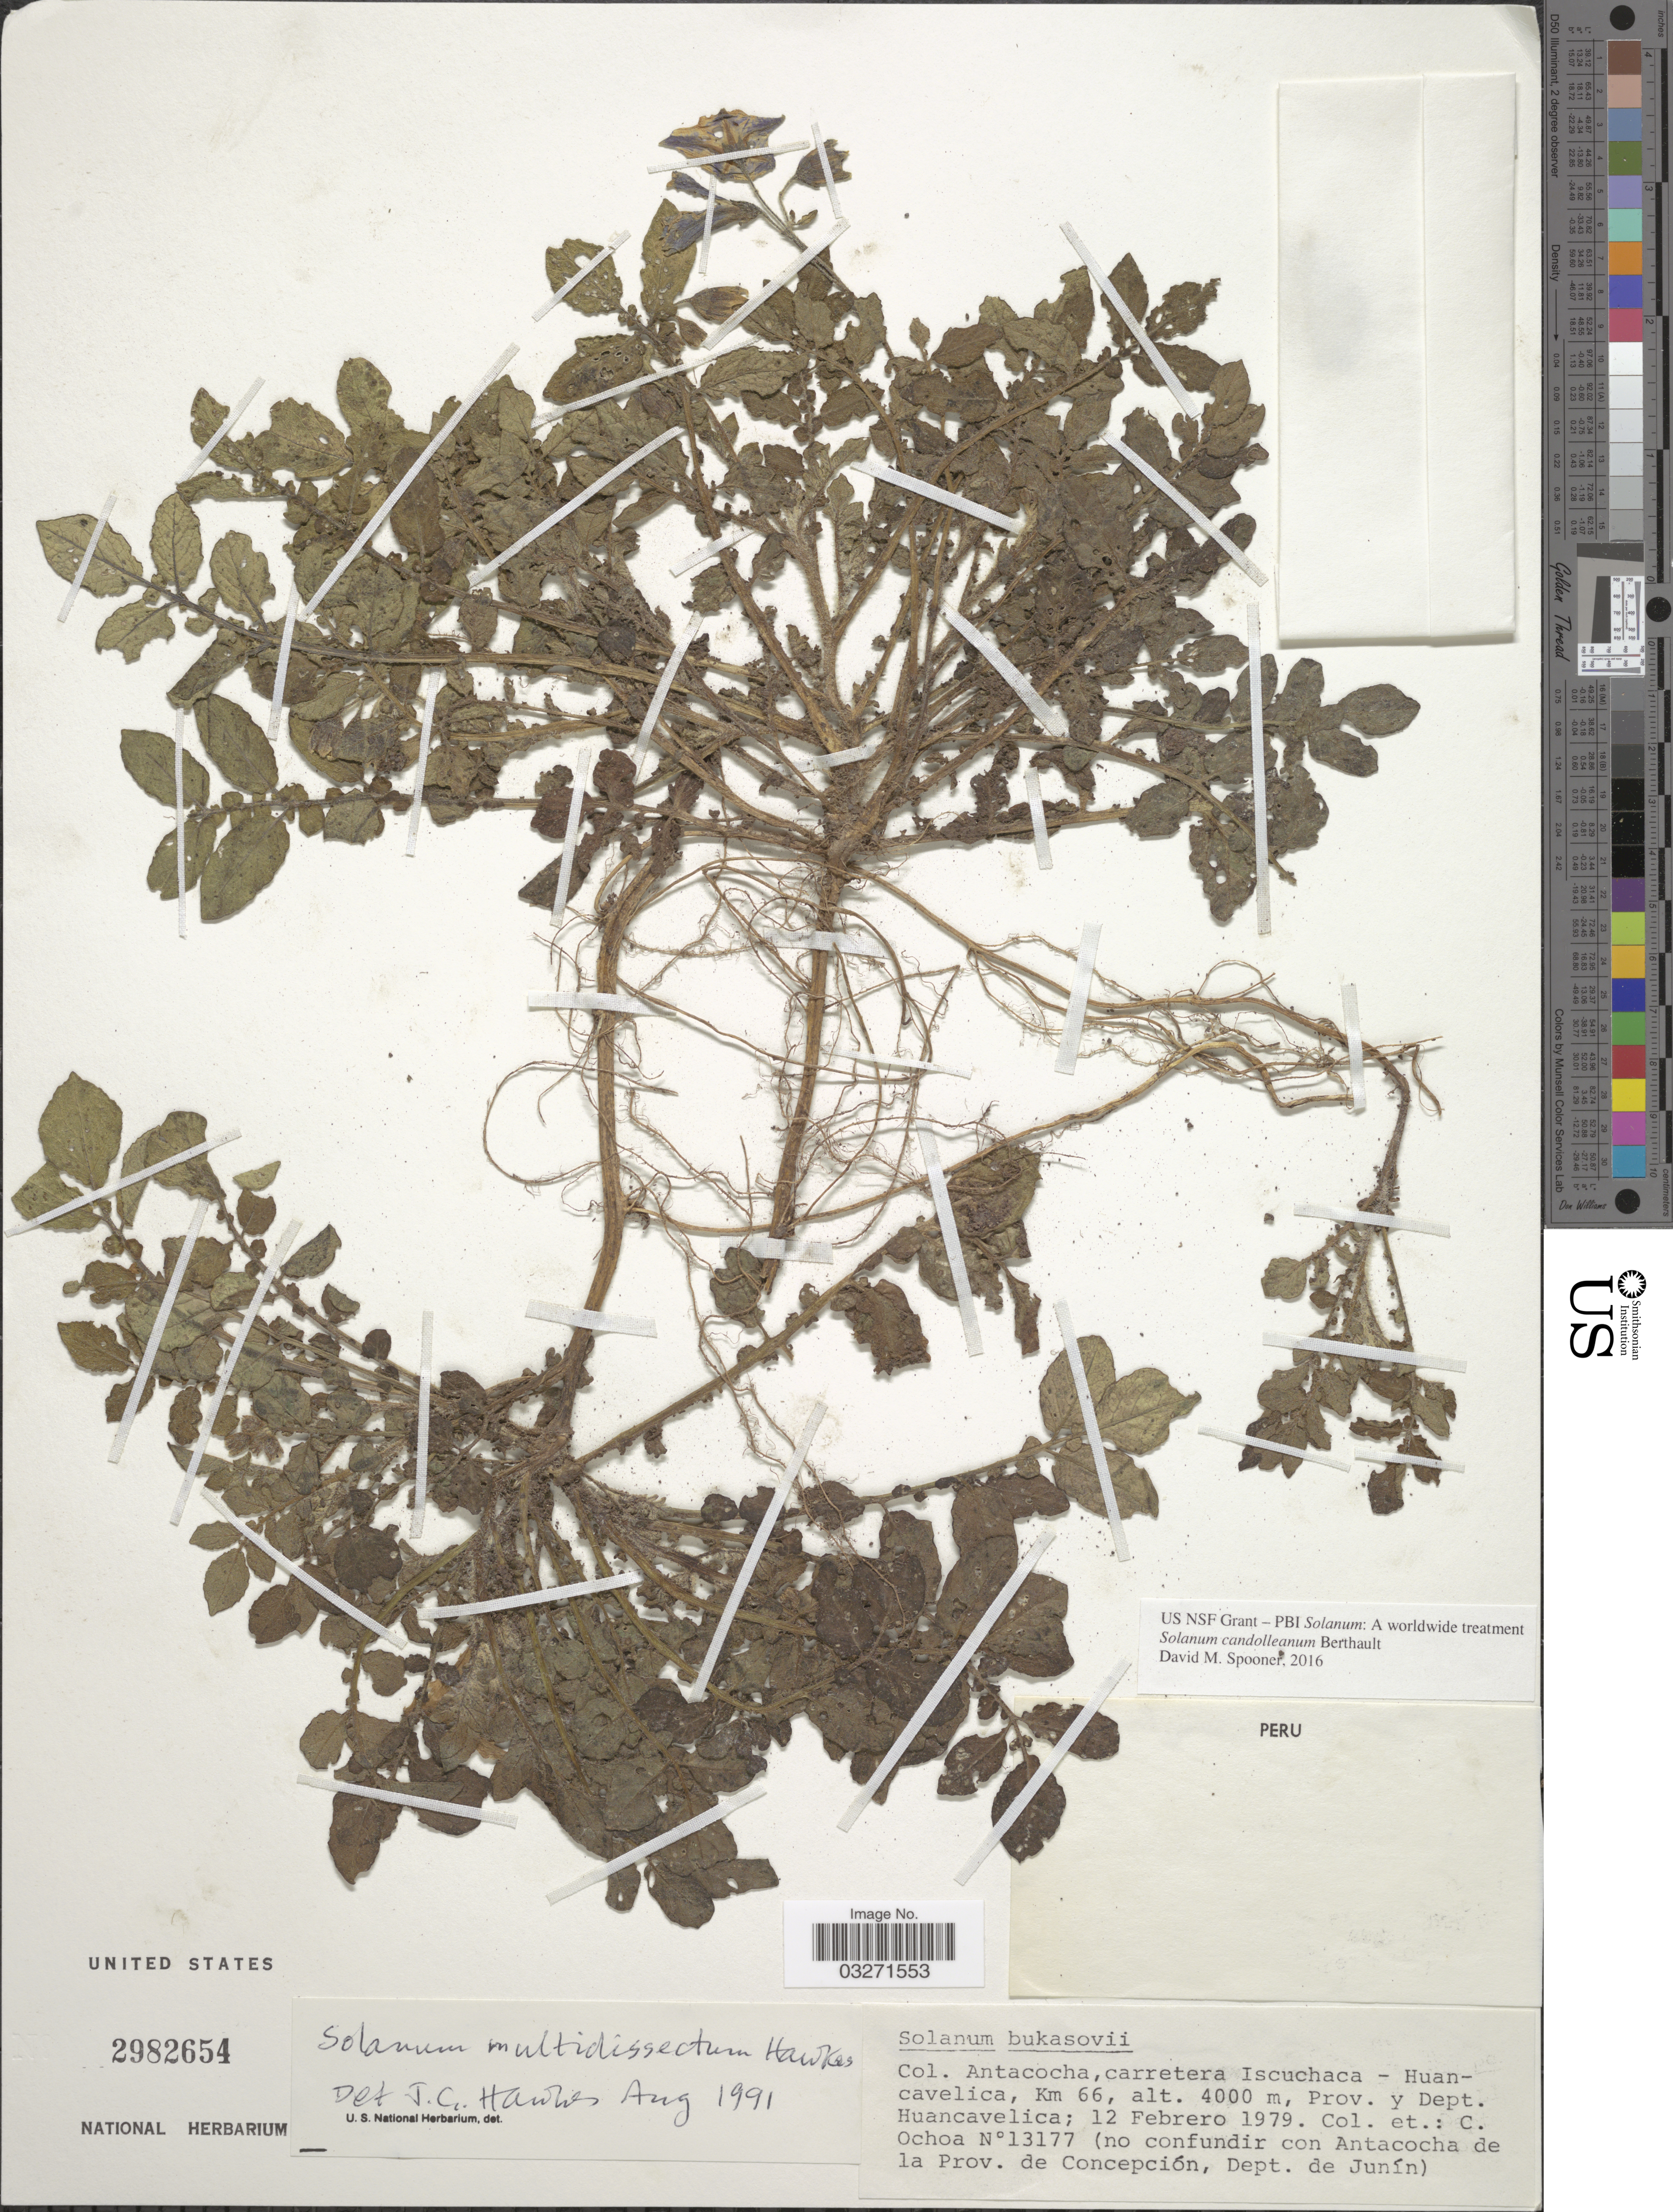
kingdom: Plantae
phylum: Tracheophyta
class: Magnoliopsida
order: Solanales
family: Solanaceae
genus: Solanum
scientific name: Solanum candolleanum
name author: Berthault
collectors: C. Ochoa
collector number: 13177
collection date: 1979-02-12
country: Peru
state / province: Huancavelica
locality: Antacocha, carretera Isuchaca- Huancavelica, Km 66. Prov. y Dept. Huancavelica.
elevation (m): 4000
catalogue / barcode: US 2982654